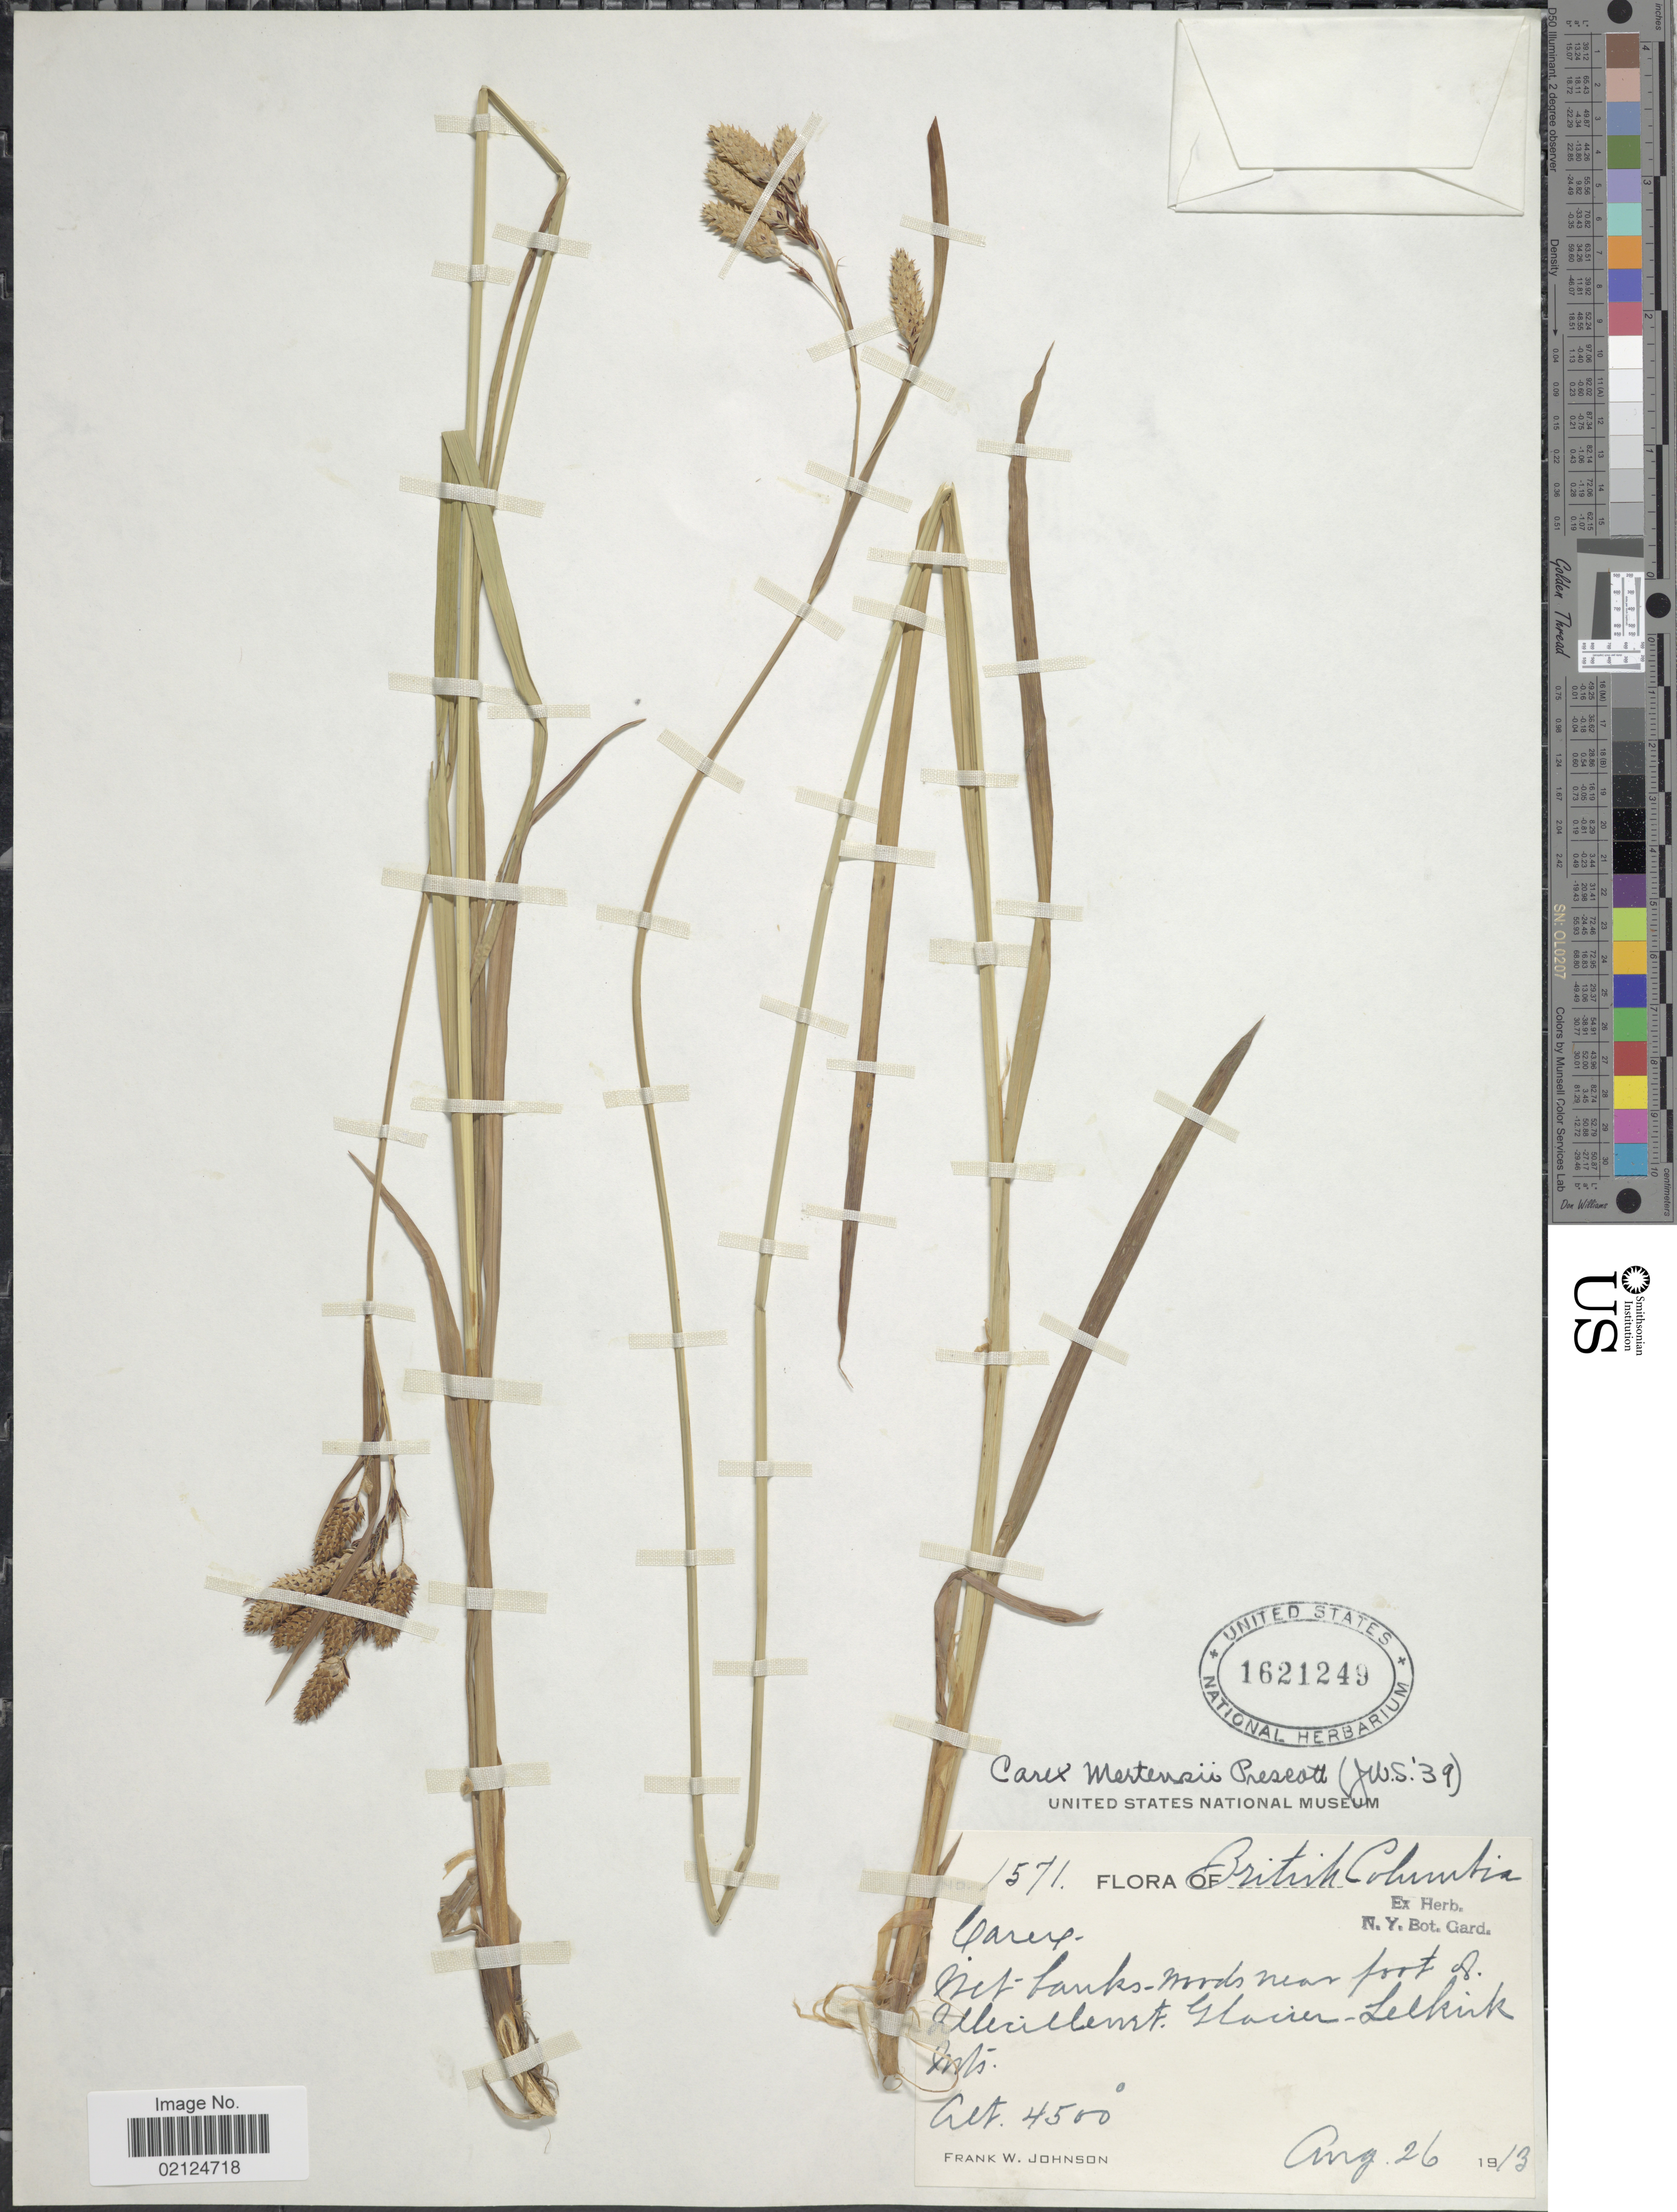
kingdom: Plantae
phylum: Tracheophyta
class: Liliopsida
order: Poales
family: Cyperaceae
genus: Carex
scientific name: Carex mertensii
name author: J.D. Prescott ex Bong.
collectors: F. W. Johnson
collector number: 1571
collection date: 1913-08-26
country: Canada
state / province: British Columbia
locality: Near foot of Illecillewaet, Glacier-Selkirk Mts.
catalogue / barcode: US 1621249